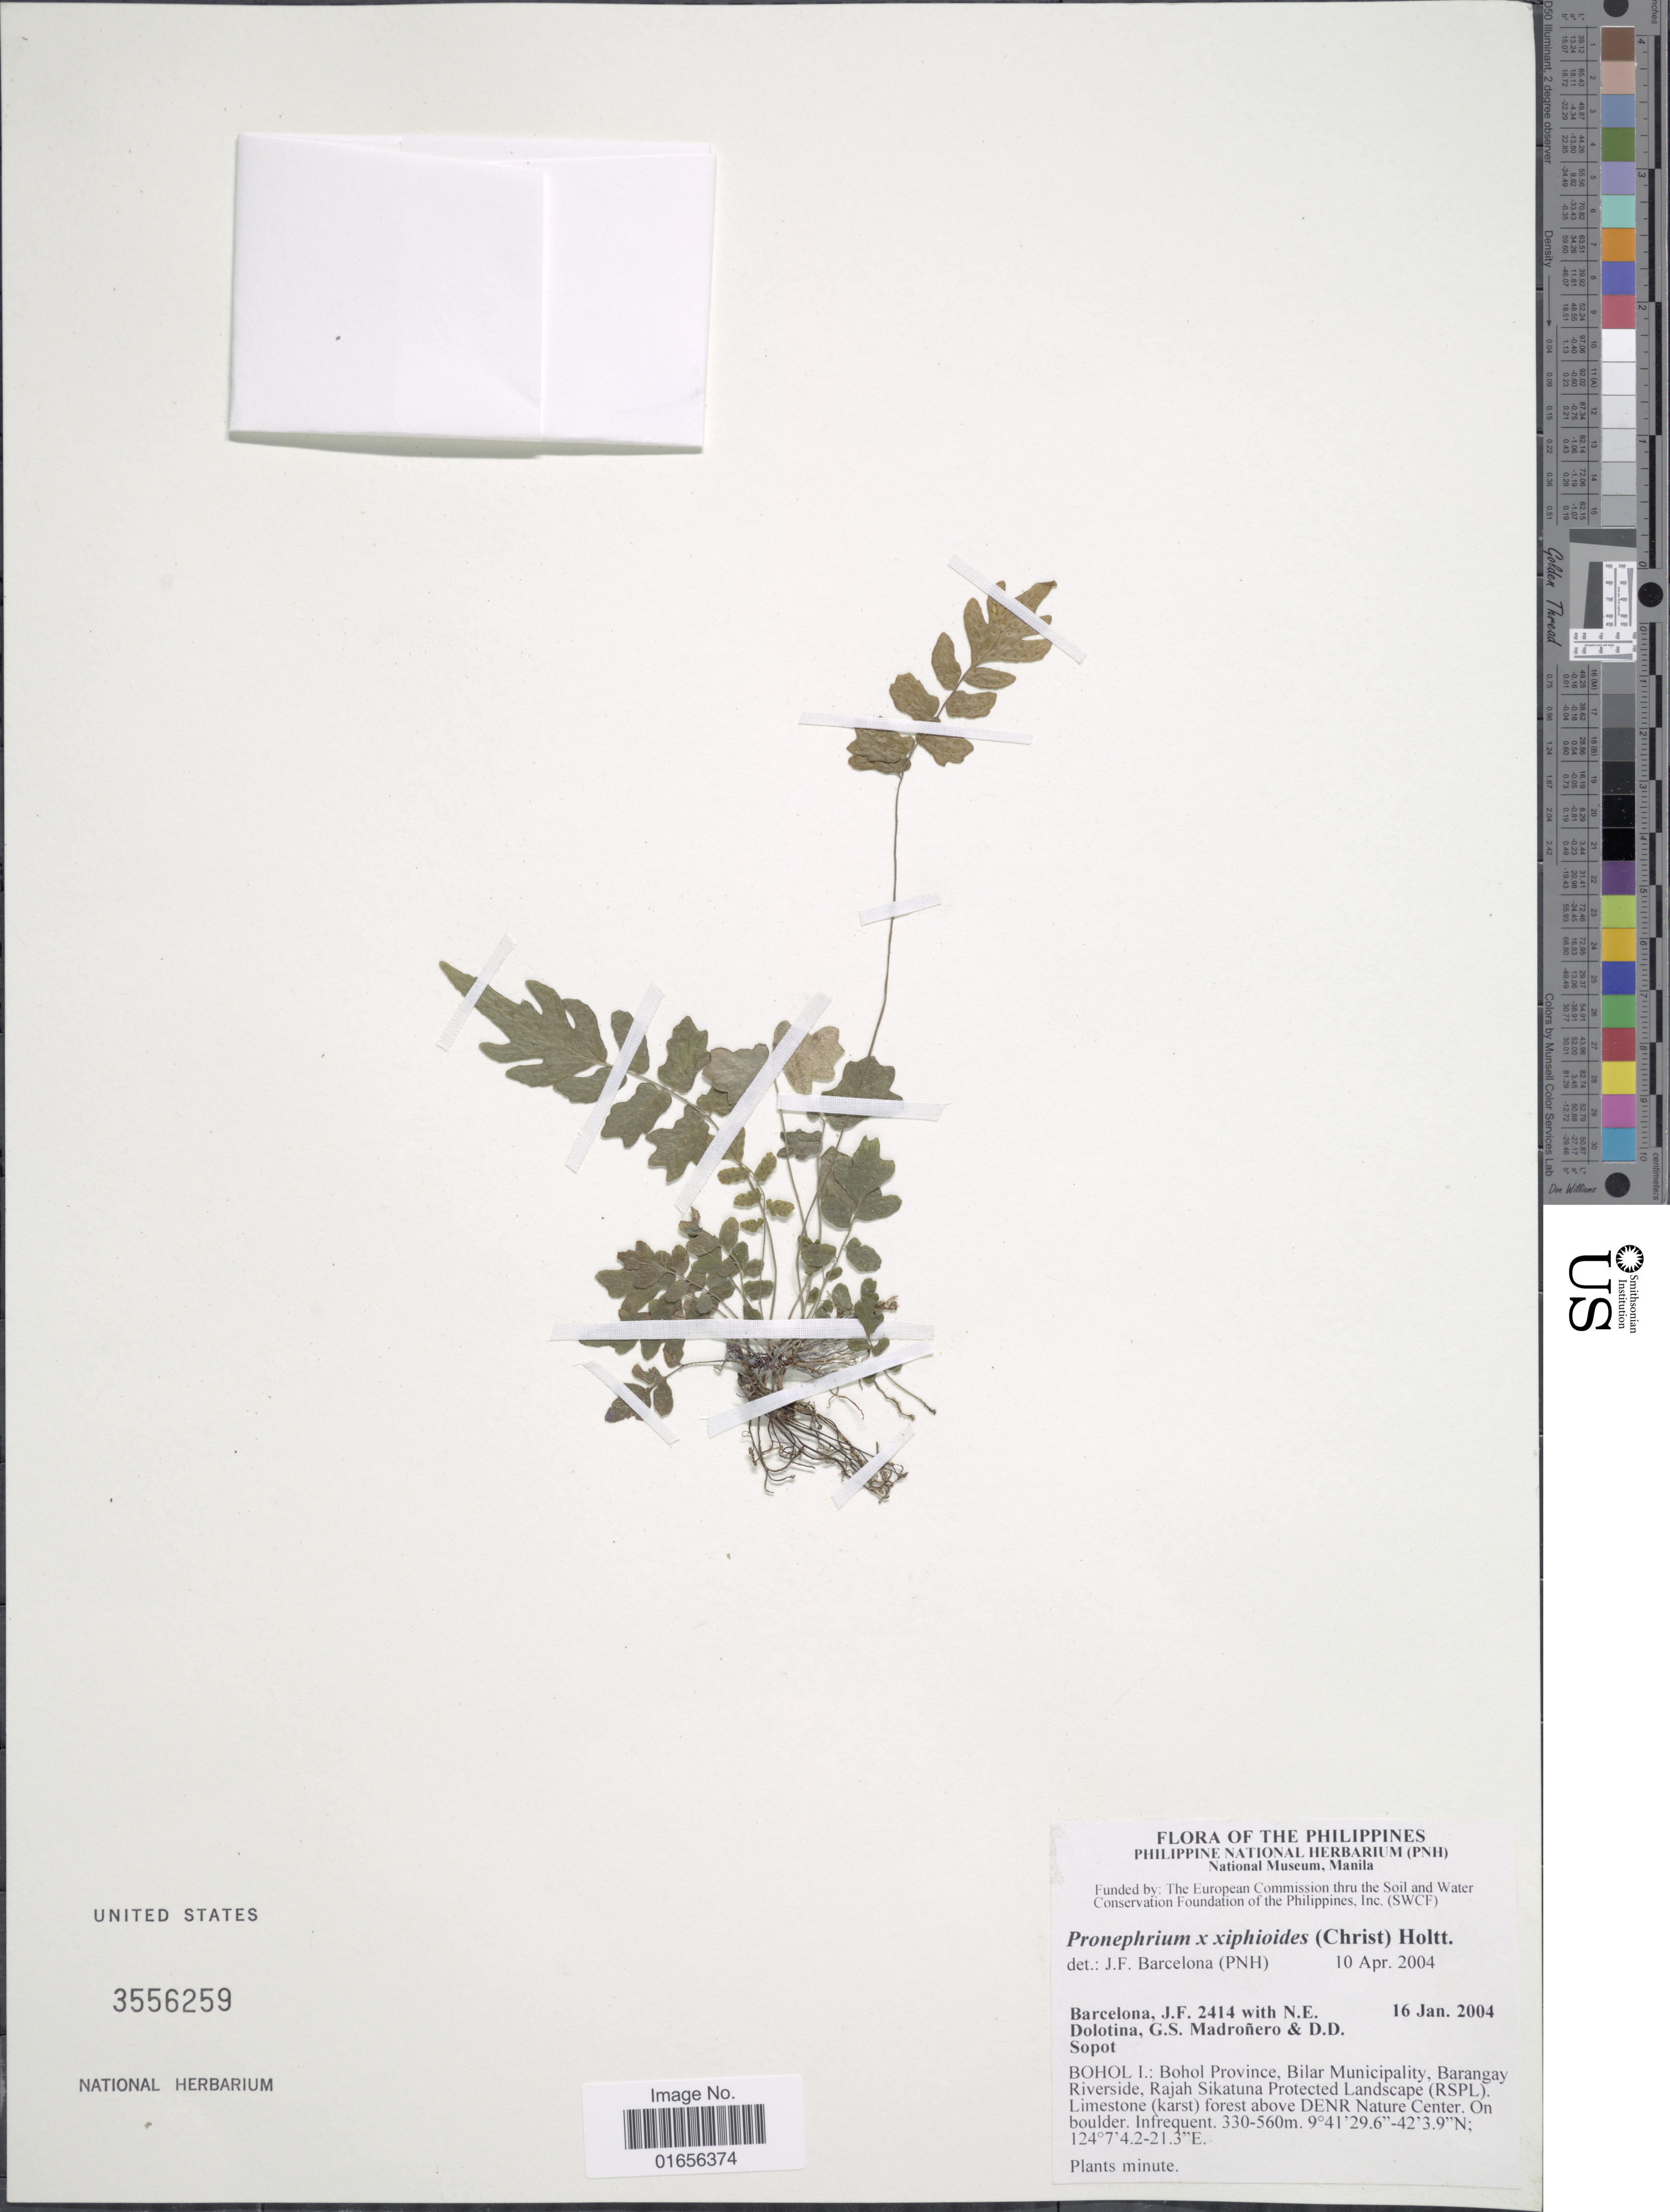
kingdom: Plantae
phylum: Tracheophyta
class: Polypodiopsida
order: Polypodiales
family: Thelypteridaceae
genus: Pronephrium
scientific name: Pronephrium xiphioides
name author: (C. Chr.) Holttum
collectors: J. F. Barcelona, N. Dolotina, G. Madroñero & D. Sopot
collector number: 2414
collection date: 2004-01-16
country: Philippines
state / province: Central Visayas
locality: The Philippines, Bohol I.: Bohol Province, Bilar Municipality, Barangay Riverside, Rajah Sikatuna Protected Landscape (RSPL)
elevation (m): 330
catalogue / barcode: US 3556259